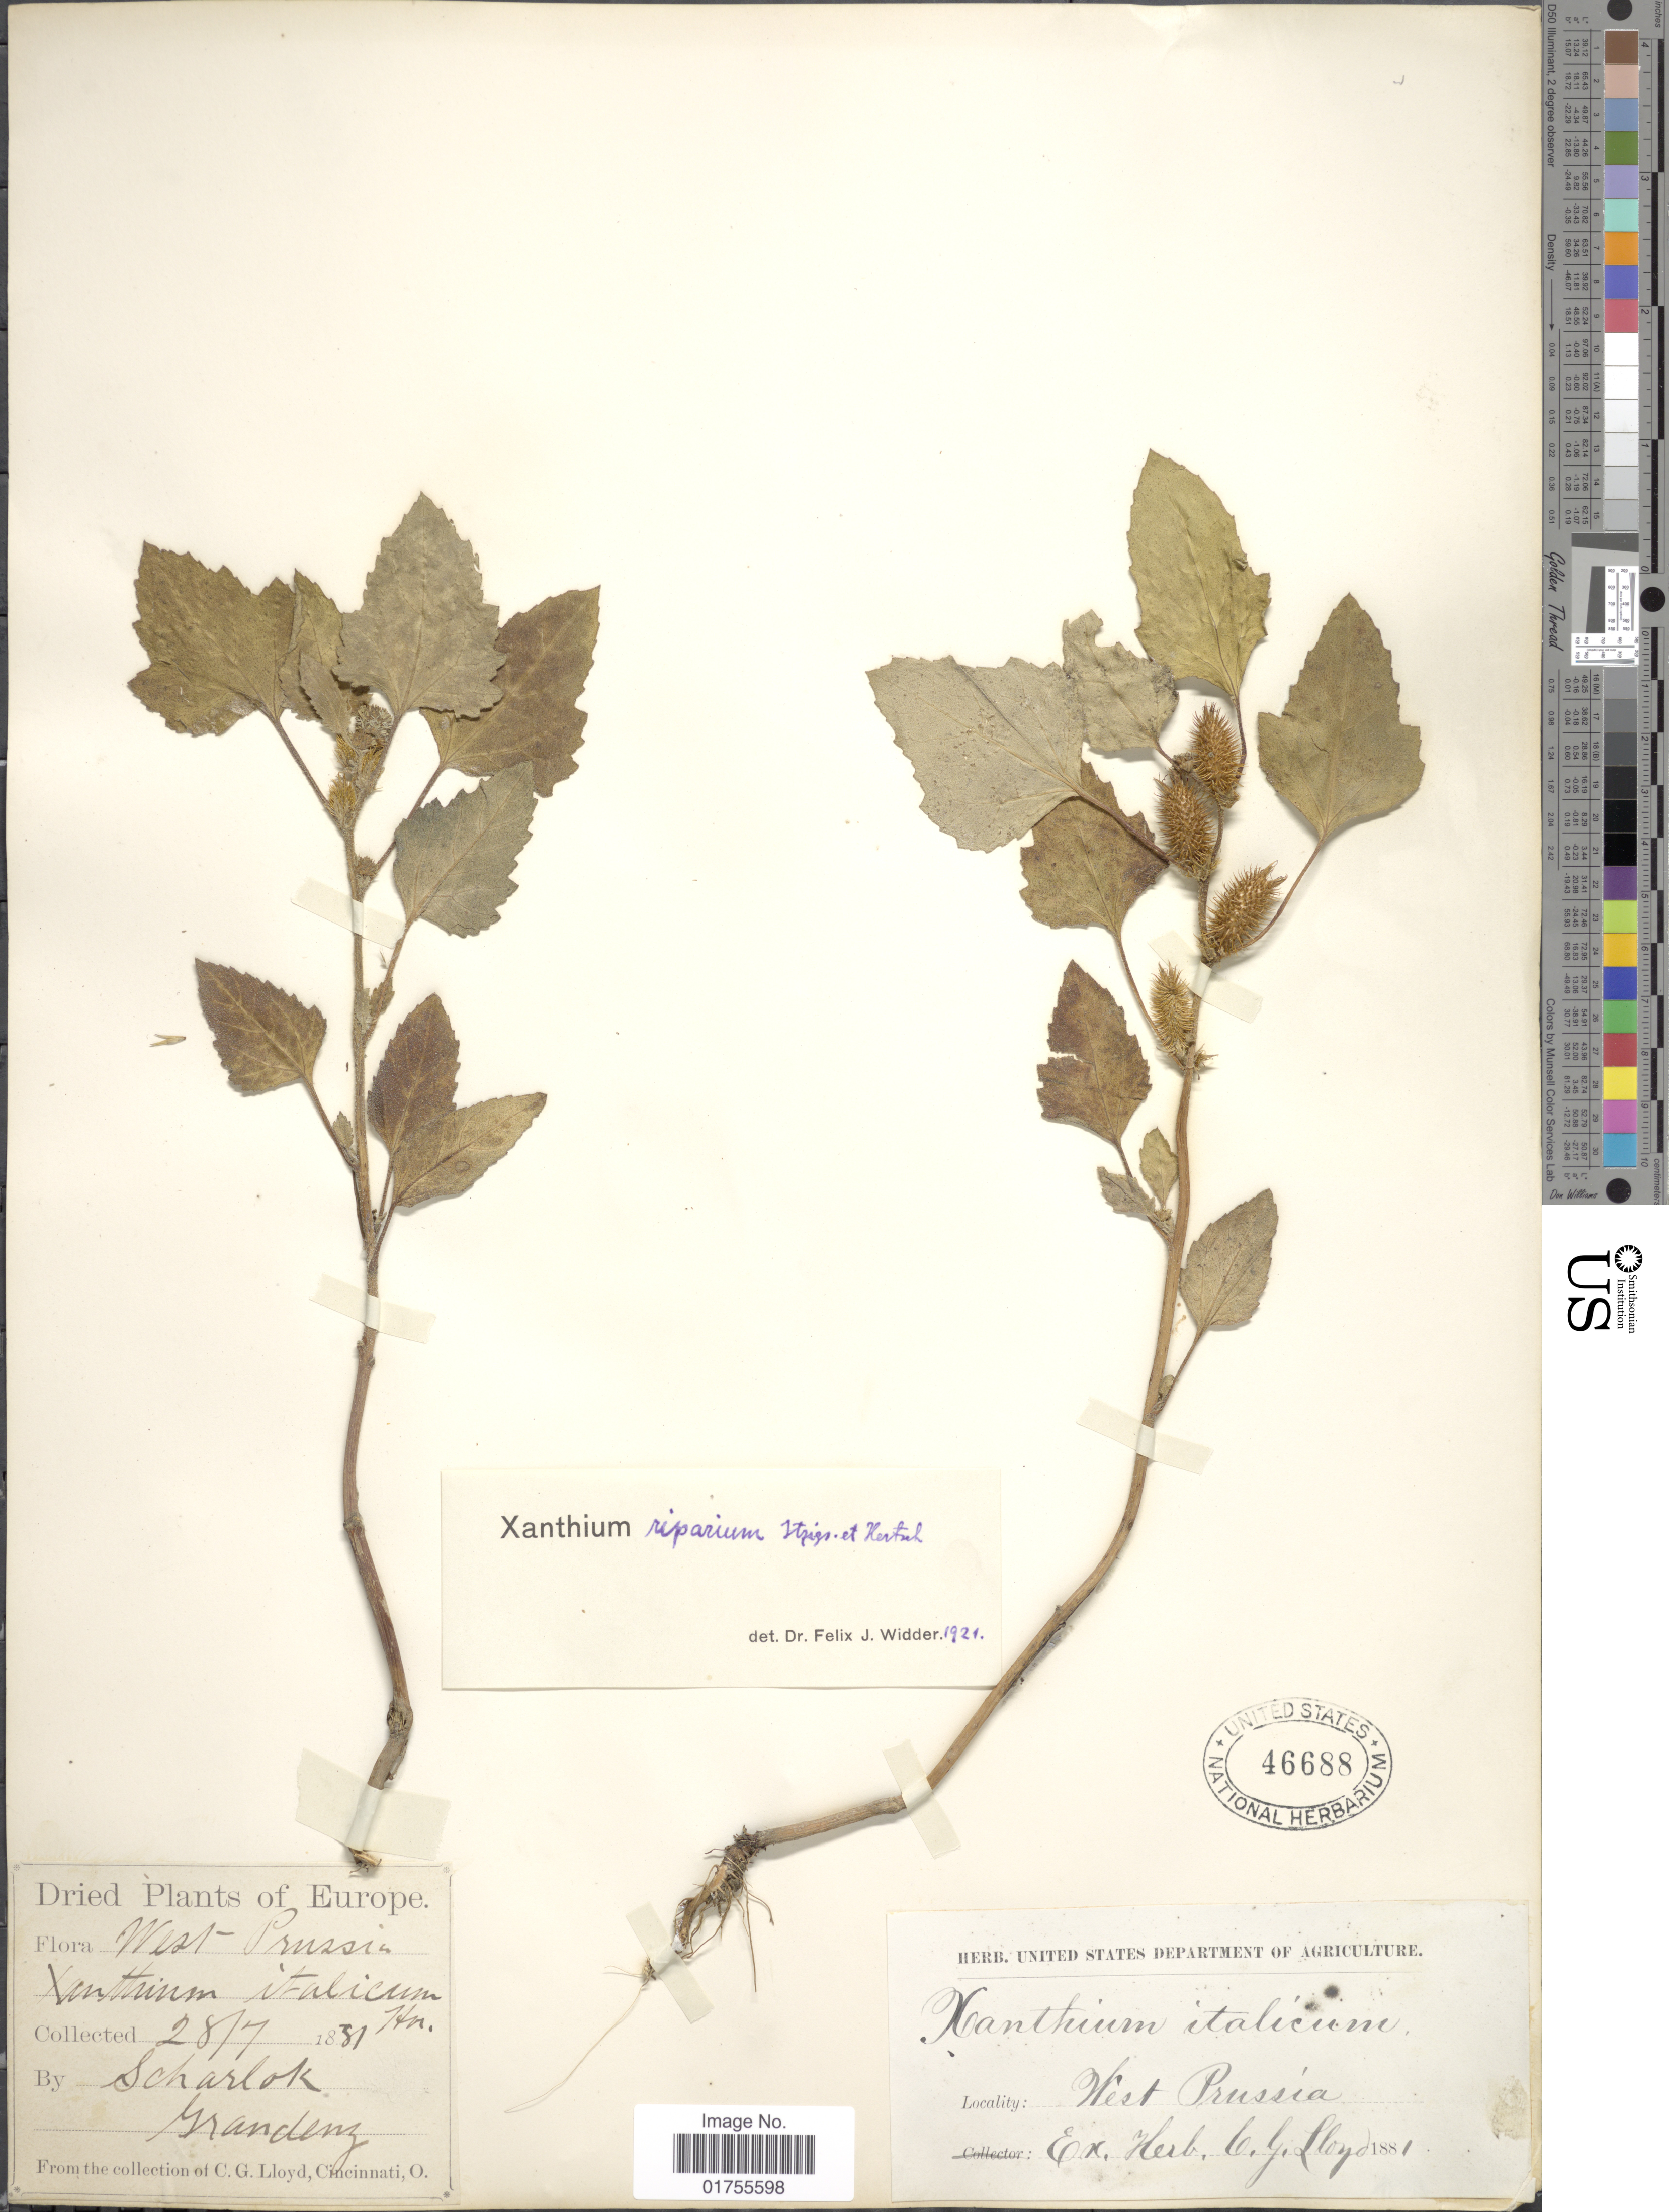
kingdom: Plantae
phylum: Tracheophyta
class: Magnoliopsida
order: Asterales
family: Asteraceae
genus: Xanthium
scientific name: Xanthium riparium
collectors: Scharlok & -. Grander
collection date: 1881-07-28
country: Poland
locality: Graudenz, West Prussia, Europe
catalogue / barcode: US 46688